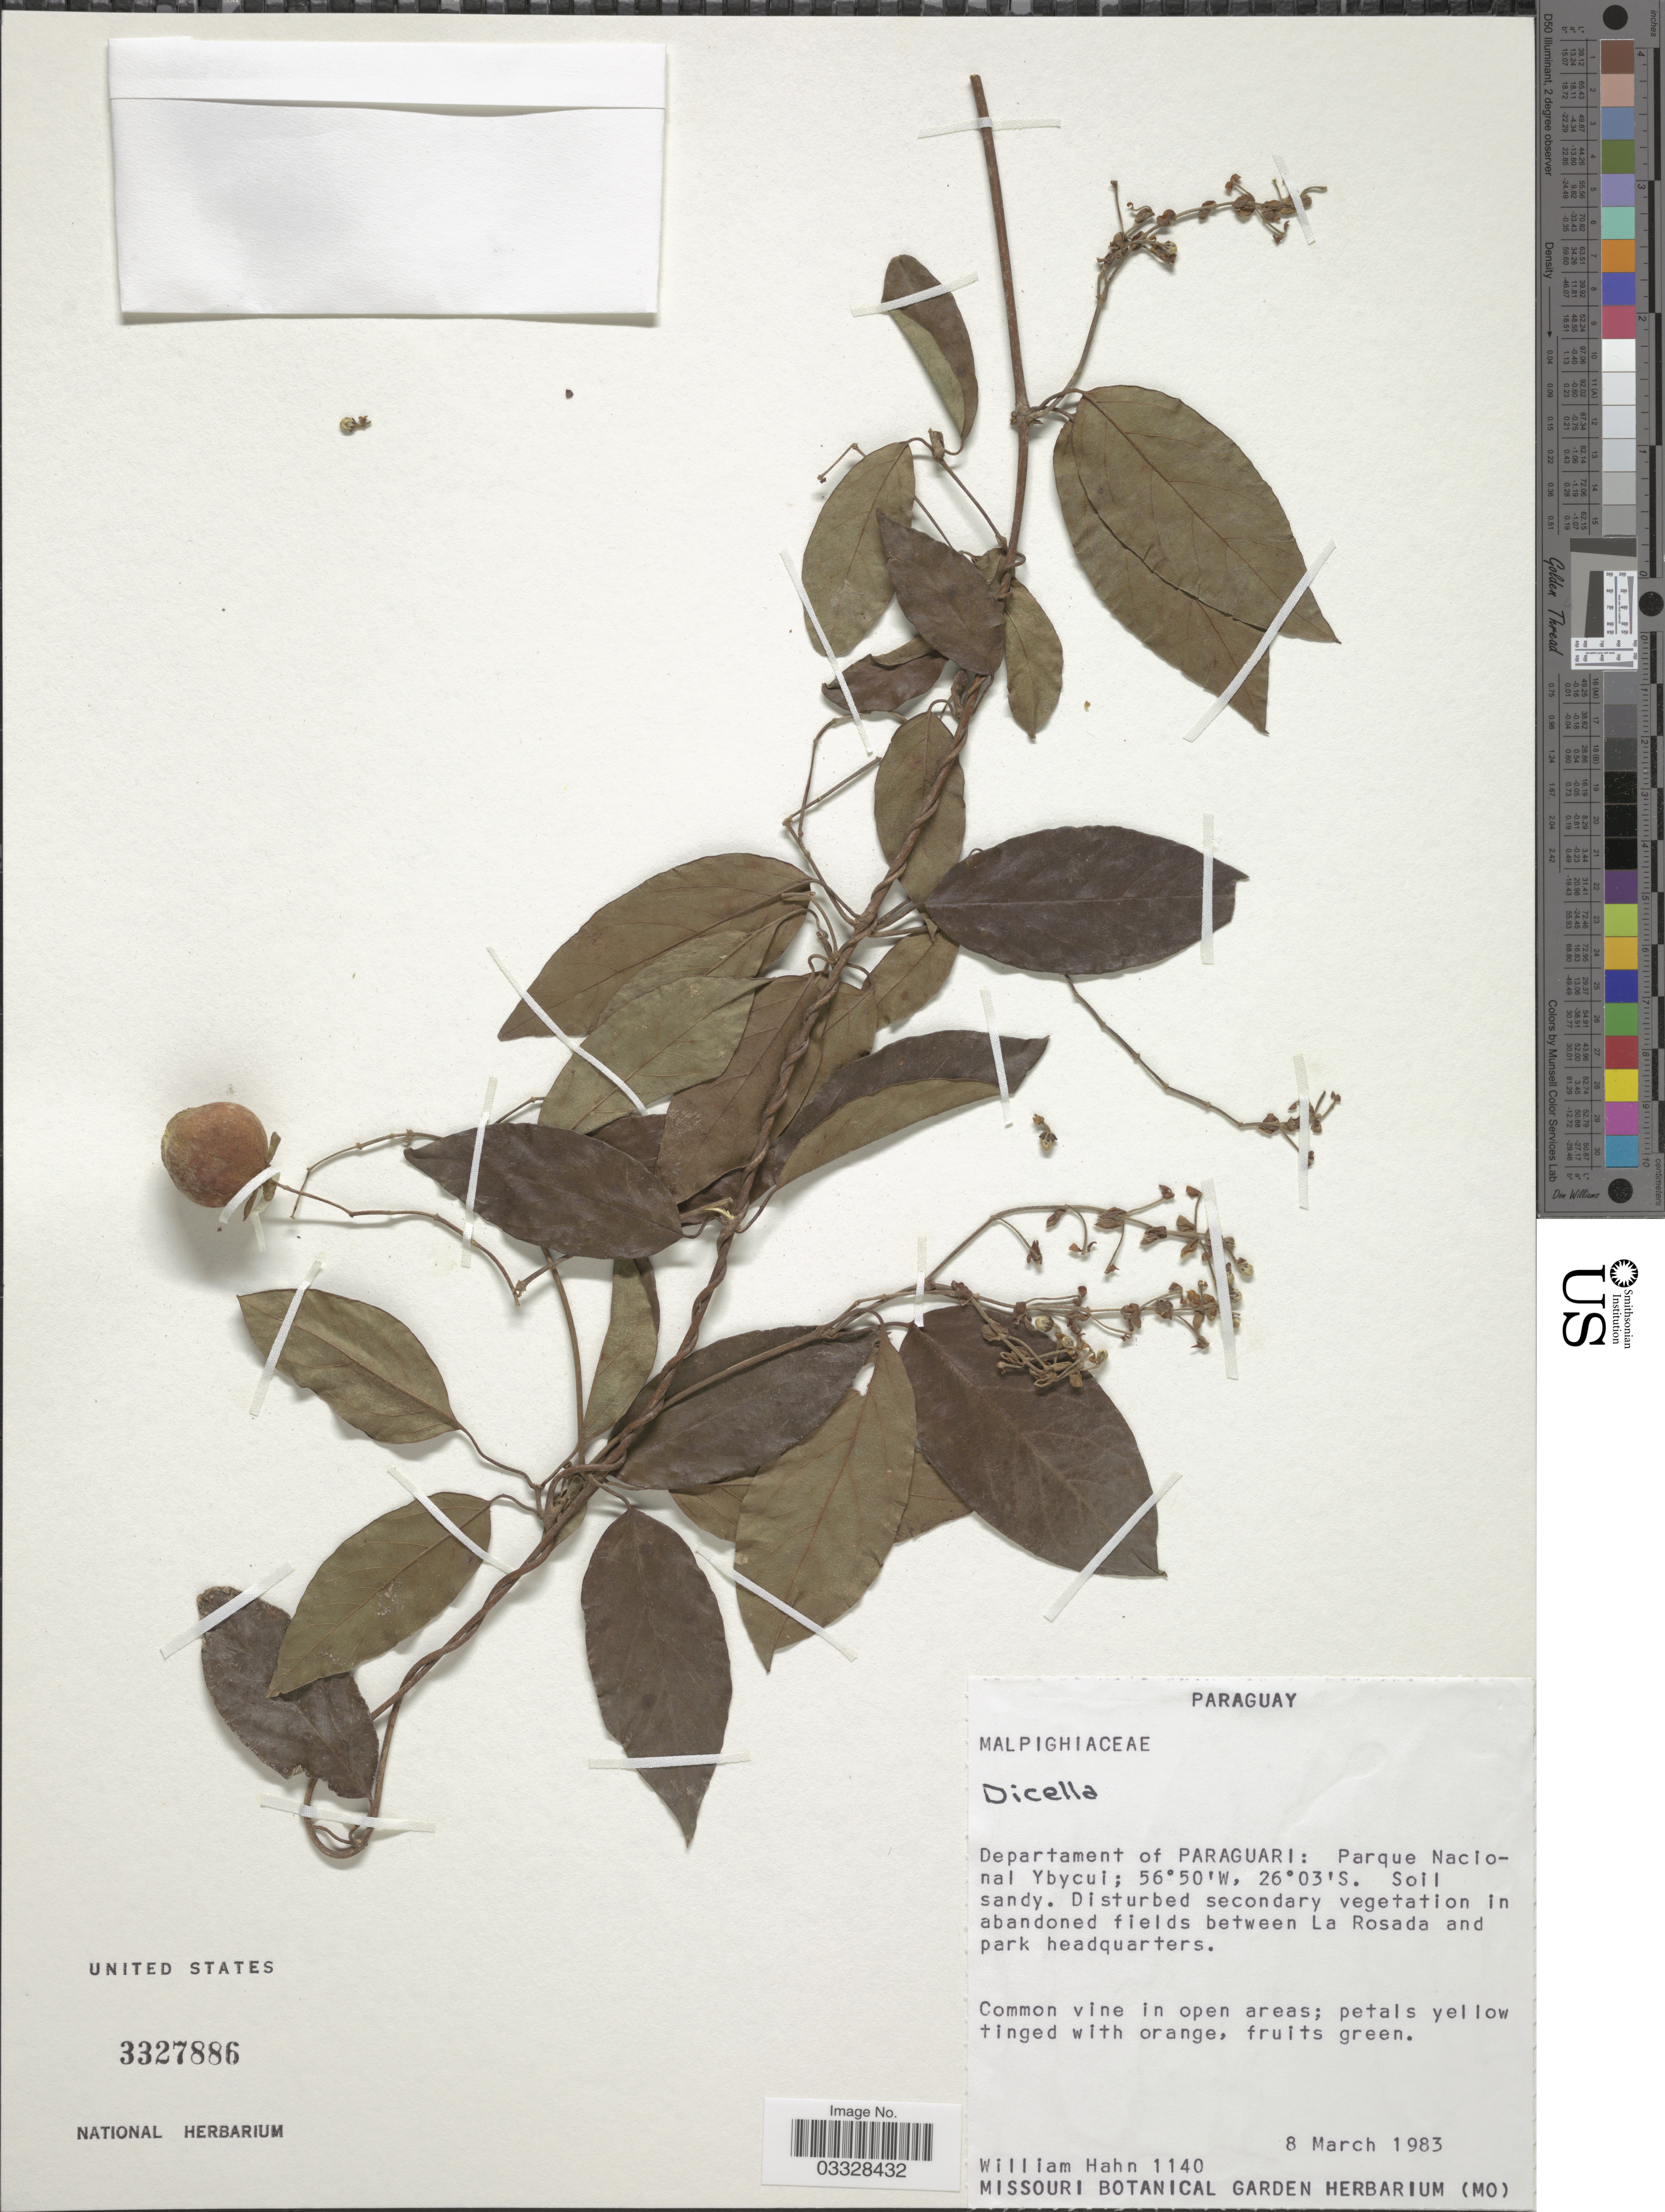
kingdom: Plantae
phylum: Tracheophyta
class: Magnoliopsida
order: Malpighiales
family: Malpighiaceae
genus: Dicella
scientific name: Dicella sp.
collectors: W. Hahn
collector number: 1140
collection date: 1983-03-08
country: Paraguay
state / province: Paraguari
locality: Department of Paraguari: Parque Nacional Ybycui. Disturbed secondary vegetation in abandoned fields between La Rosada and park headquarters.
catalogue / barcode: US 3327886